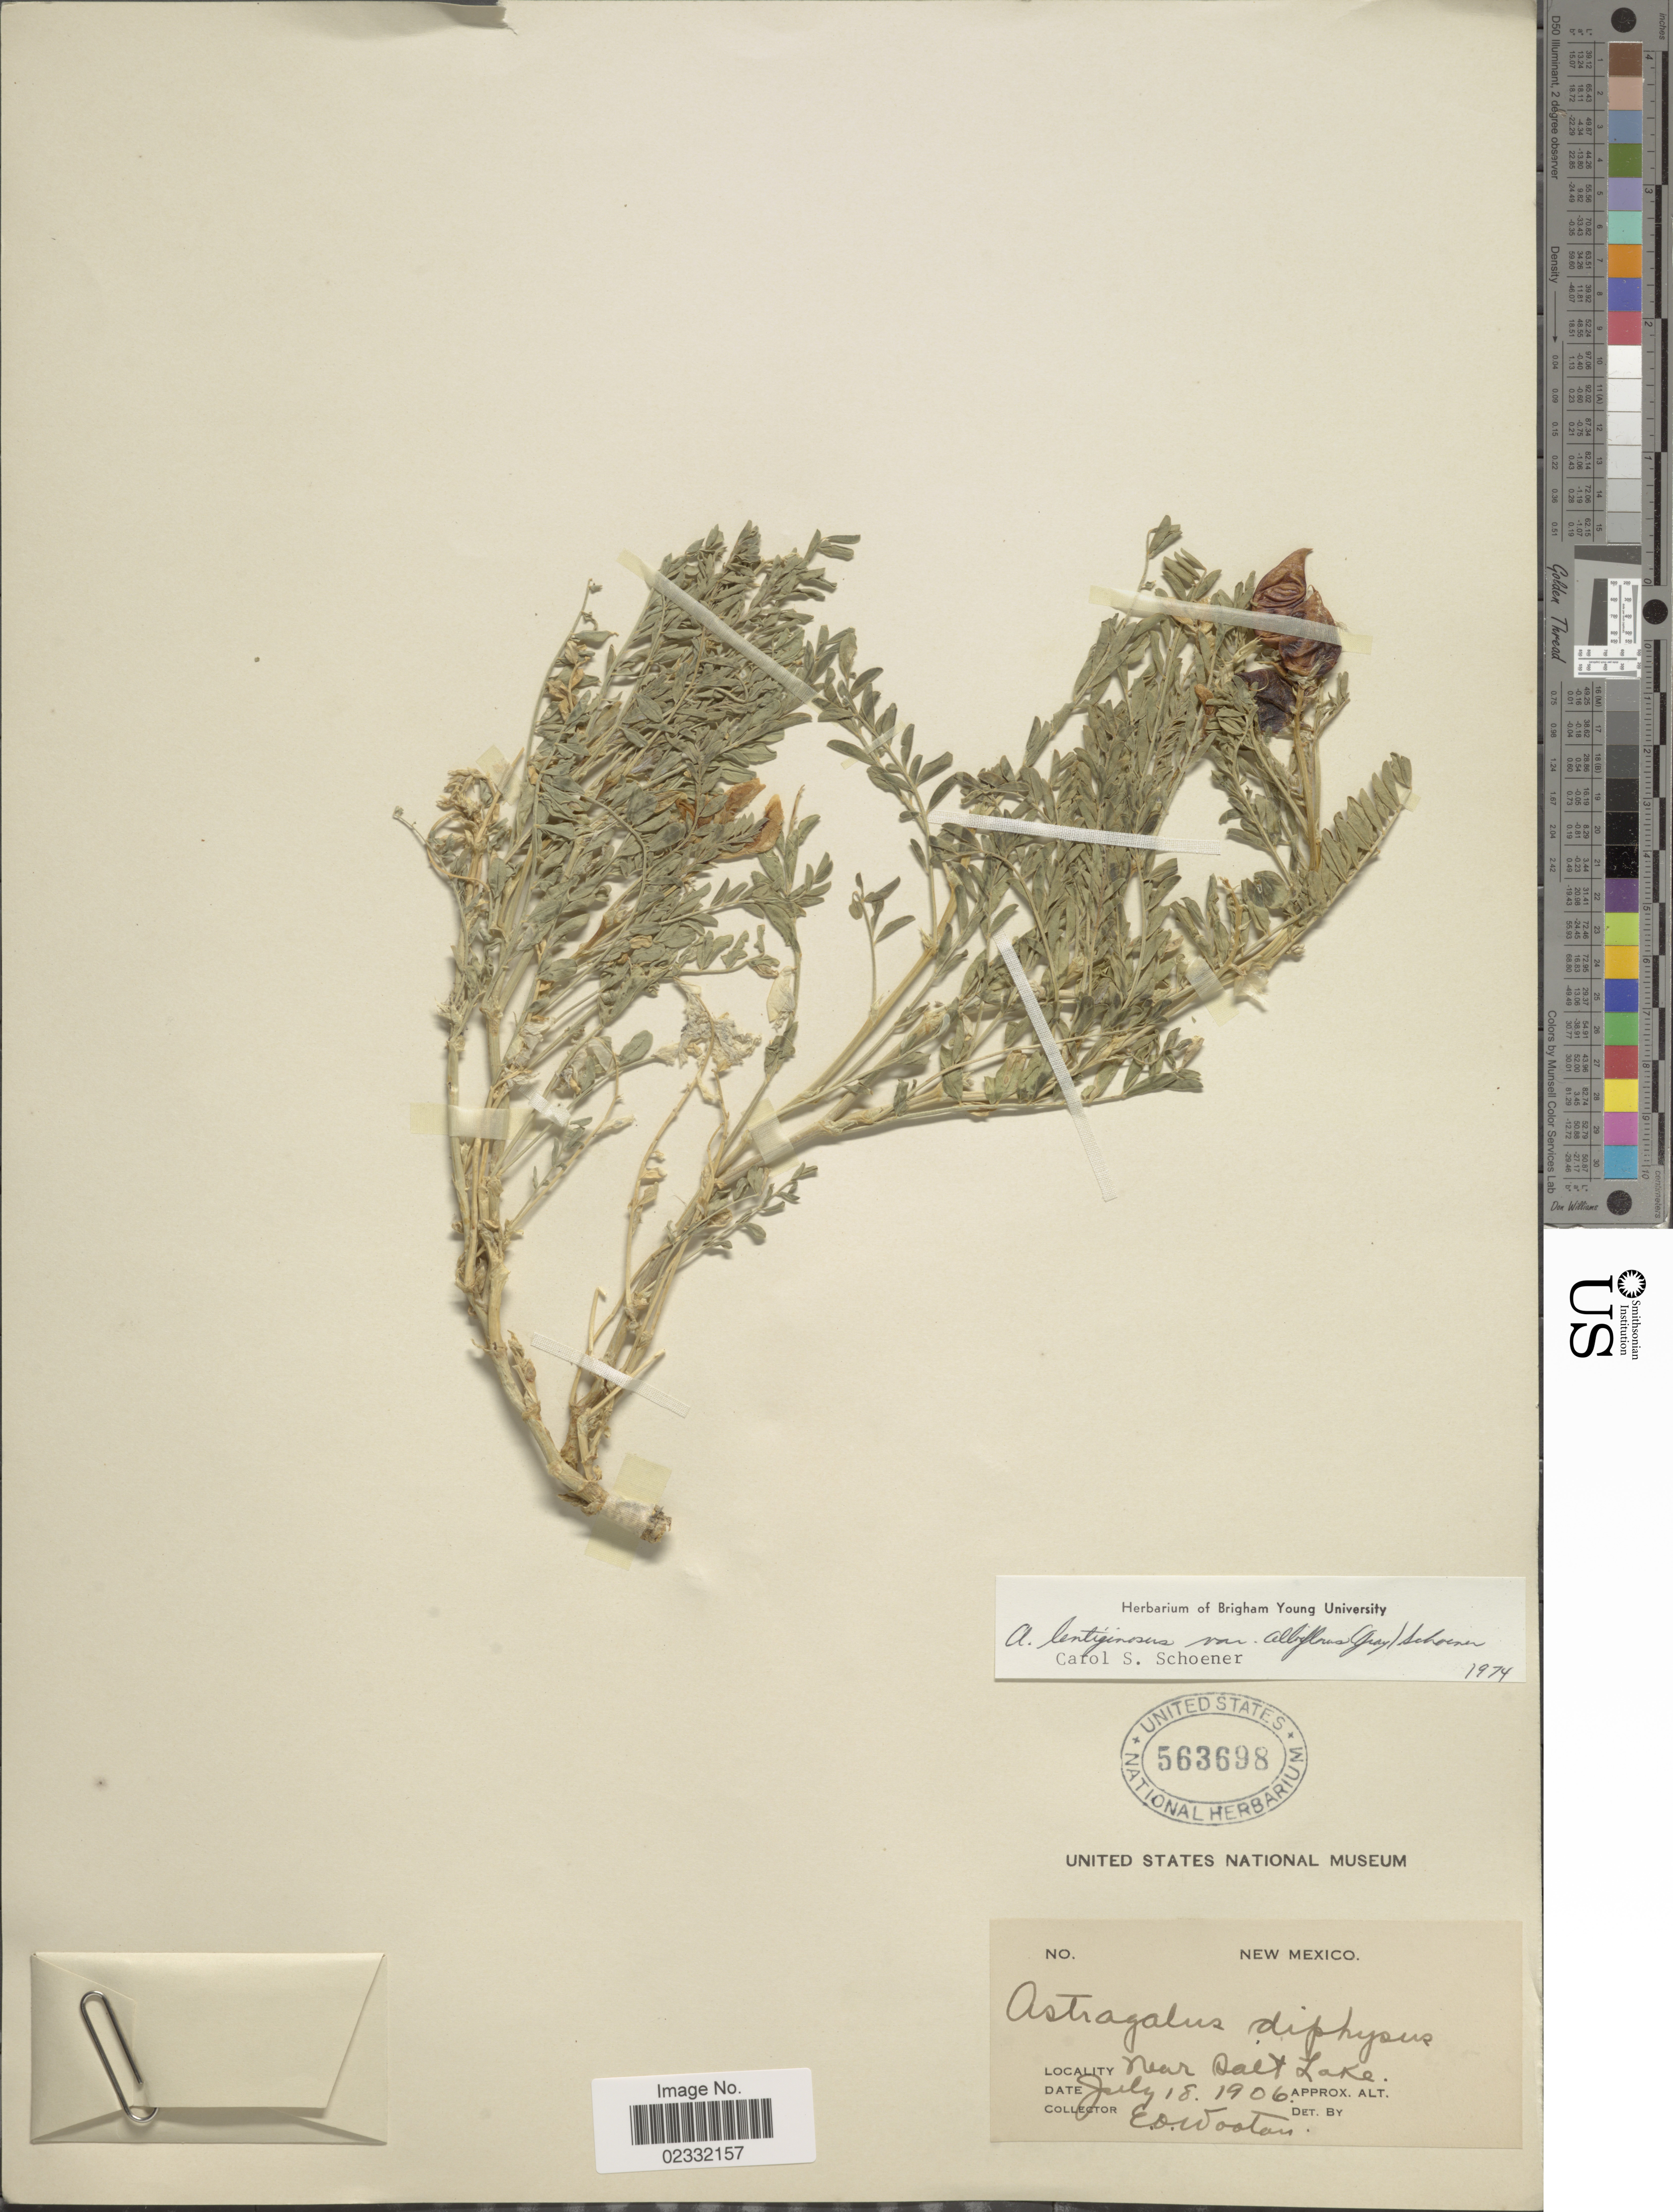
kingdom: Plantae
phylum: Tracheophyta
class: Magnoliopsida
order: Fabales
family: Fabaceae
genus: Astragalus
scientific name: Astragalus lentiginosus var. albiflorus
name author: (A. Gray) Schoener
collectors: E. O. Wooton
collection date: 1906-06-18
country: United States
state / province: New Mexico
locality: Near Salt Lake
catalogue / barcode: US 563698